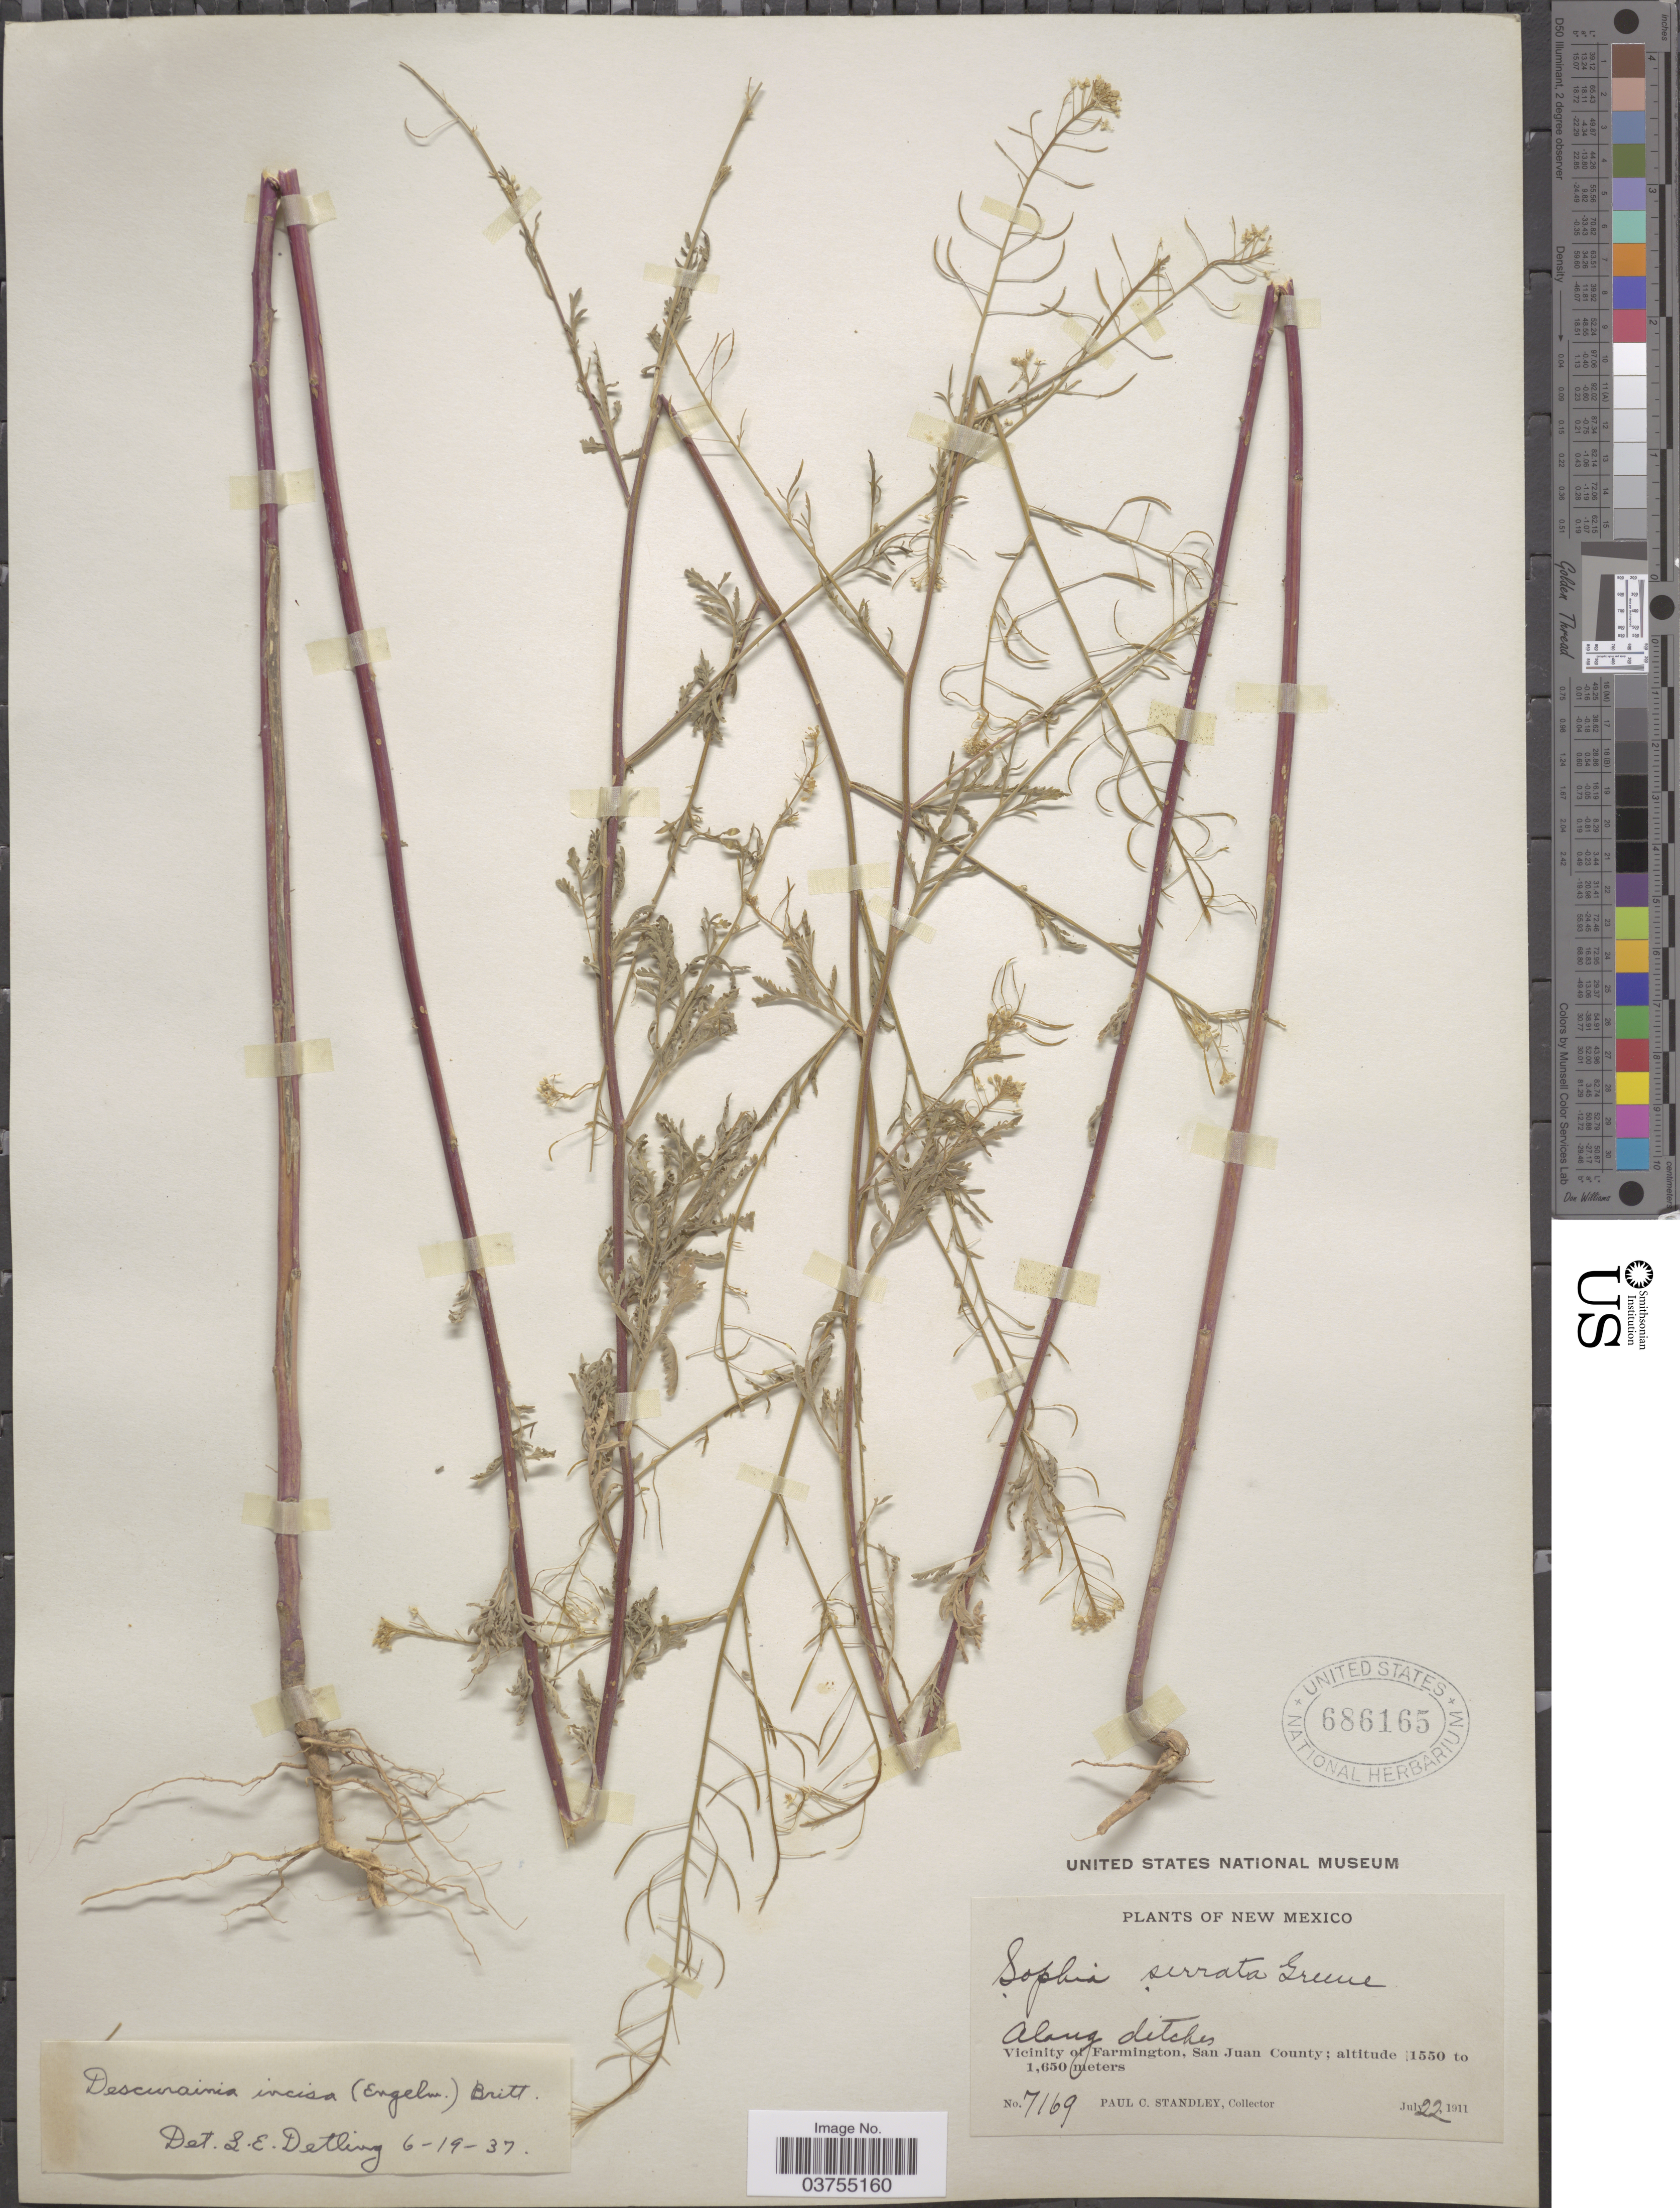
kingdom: Plantae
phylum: Tracheophyta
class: Magnoliopsida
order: Brassicales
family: Brassicaceae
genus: Descurainia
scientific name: Descurainia richardsonii subsp. incisa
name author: (Engelm. ex A. Gray) Detling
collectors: P. C. Standley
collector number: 7169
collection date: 1911-07-22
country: United States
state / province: New Mexico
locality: Along ditches. Vicinity of Farmington, San Juan County.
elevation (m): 1550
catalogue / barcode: US 686165